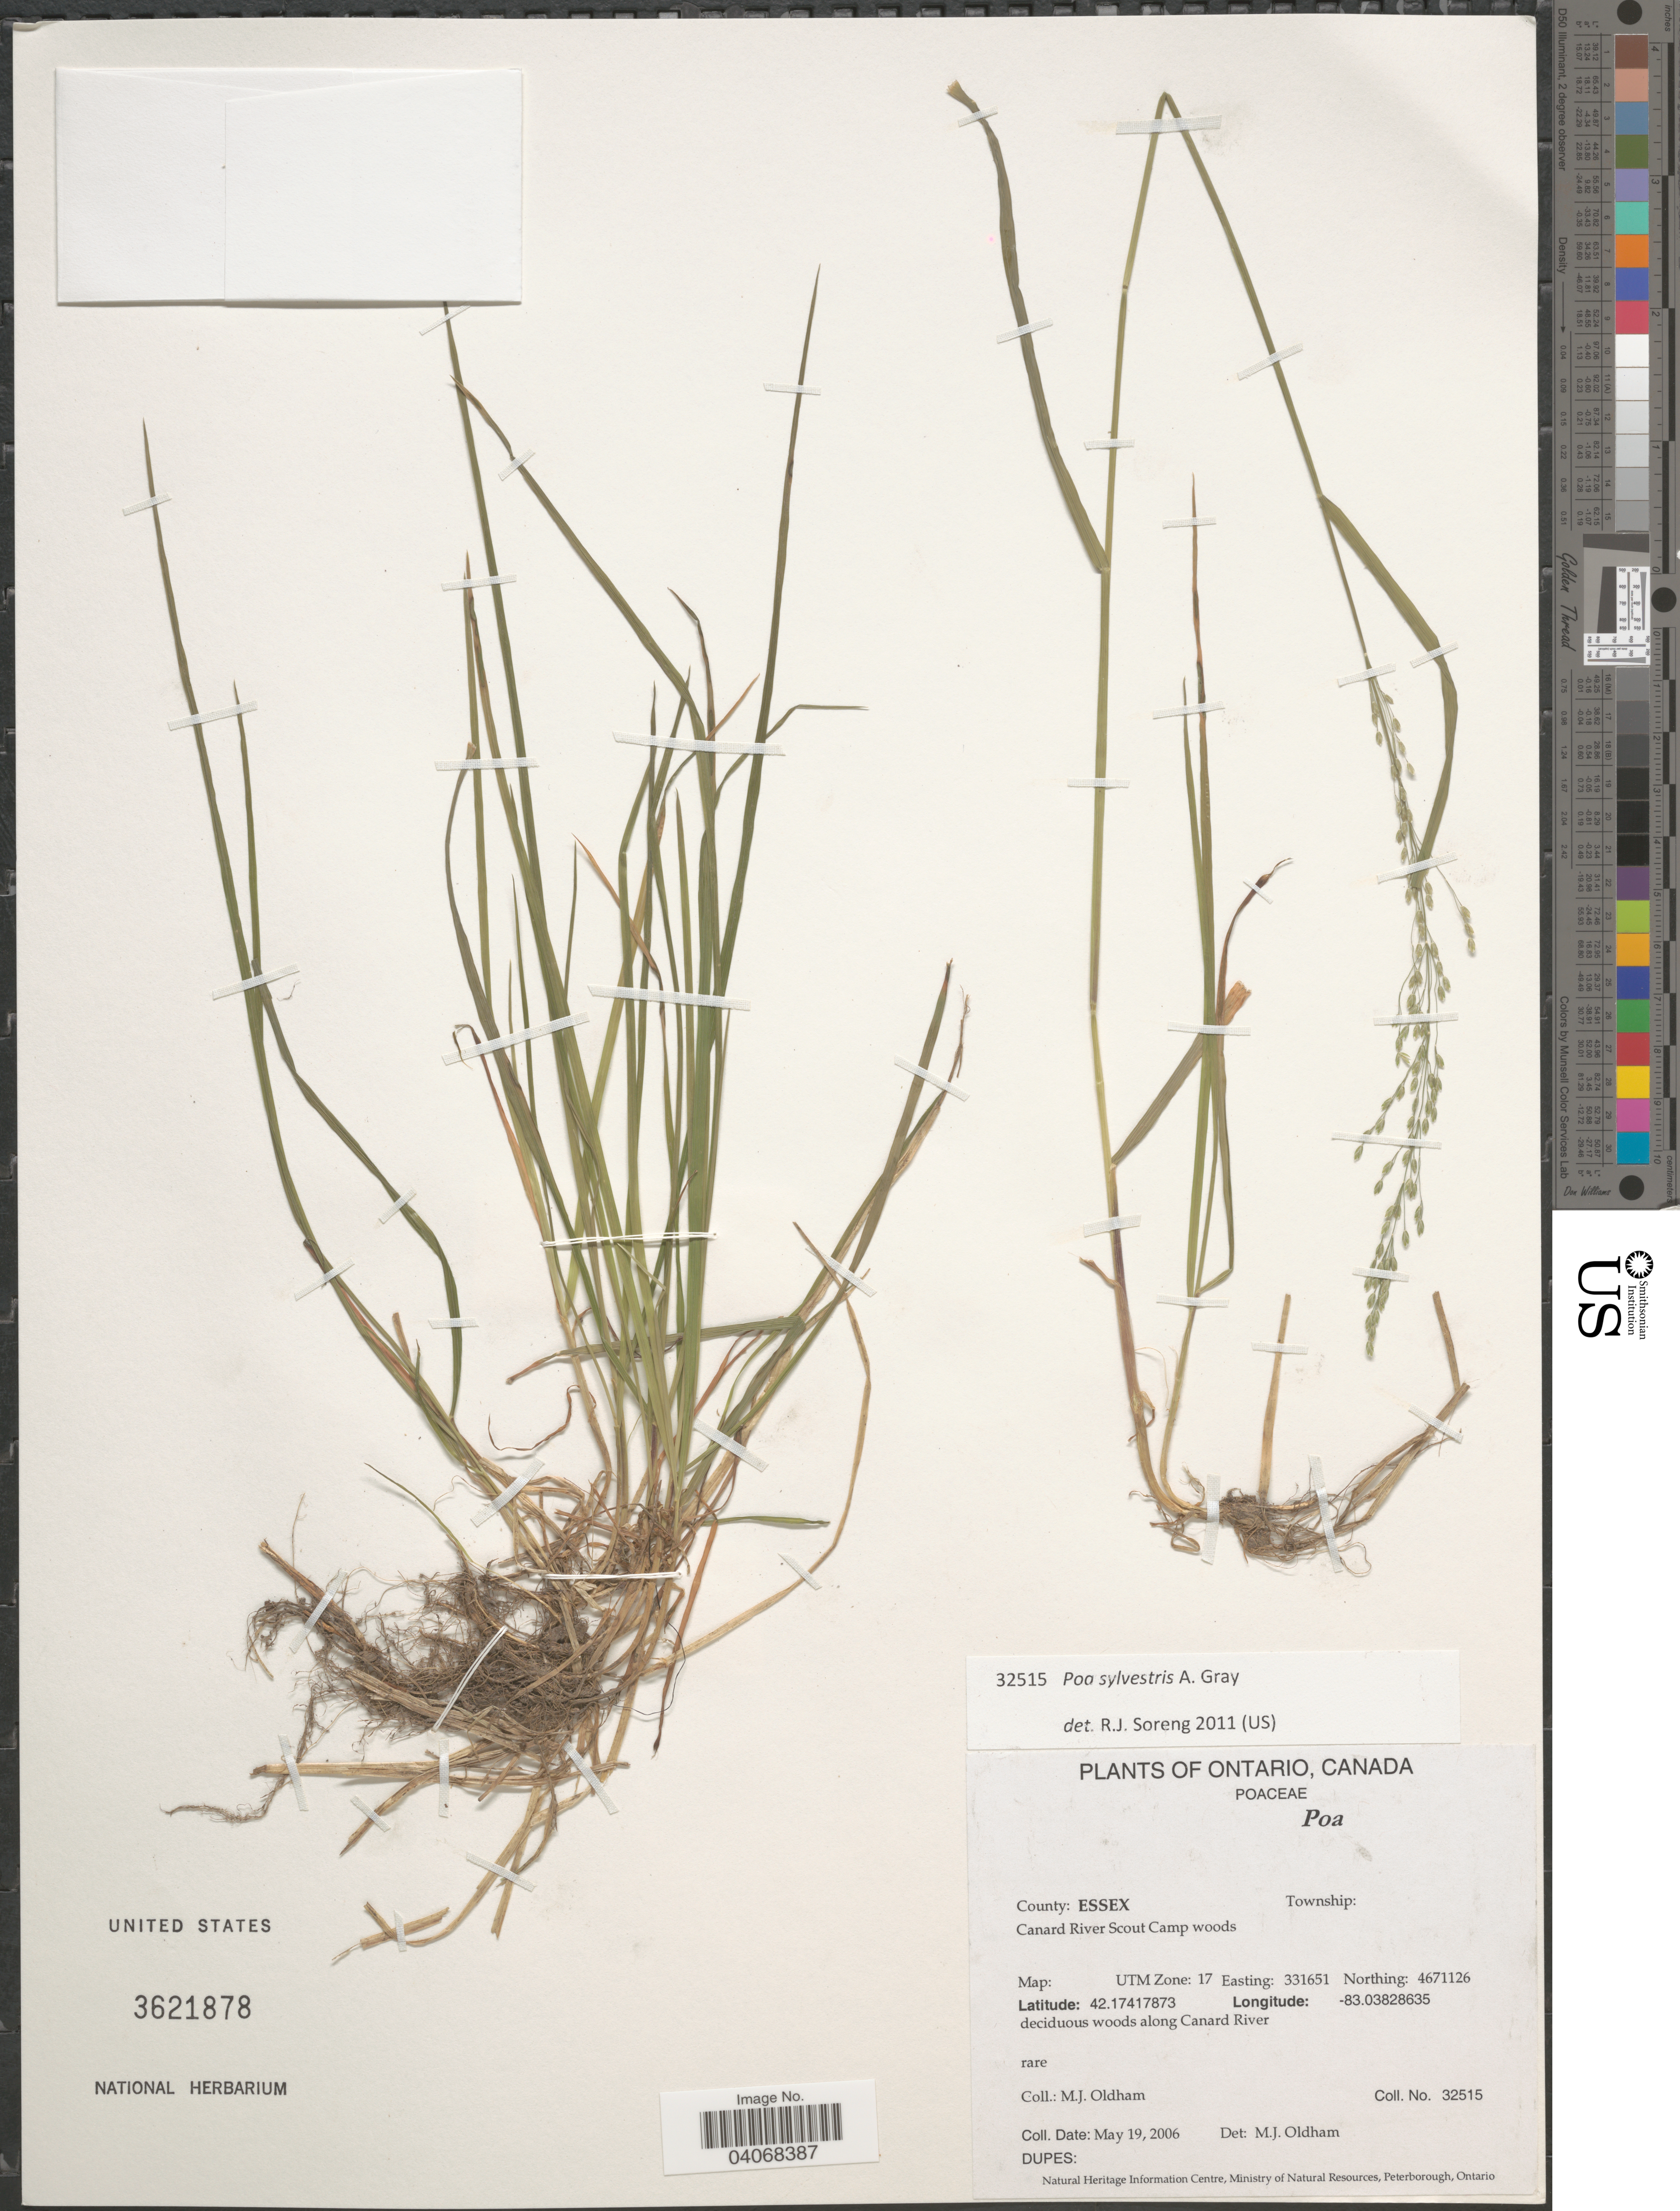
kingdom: Plantae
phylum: Tracheophyta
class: Liliopsida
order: Poales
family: Poaceae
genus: Poa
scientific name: Poa sylvestris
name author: A. Gray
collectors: M. Oldham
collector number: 32515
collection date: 2006-05-19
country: Canada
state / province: Ontario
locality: County: Essex. Canard River Scout Camp woods. UTM Zone: 17 Easting: 331651 Northing: 4671126. Deciduous woods along Canard River.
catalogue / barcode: US 3621878